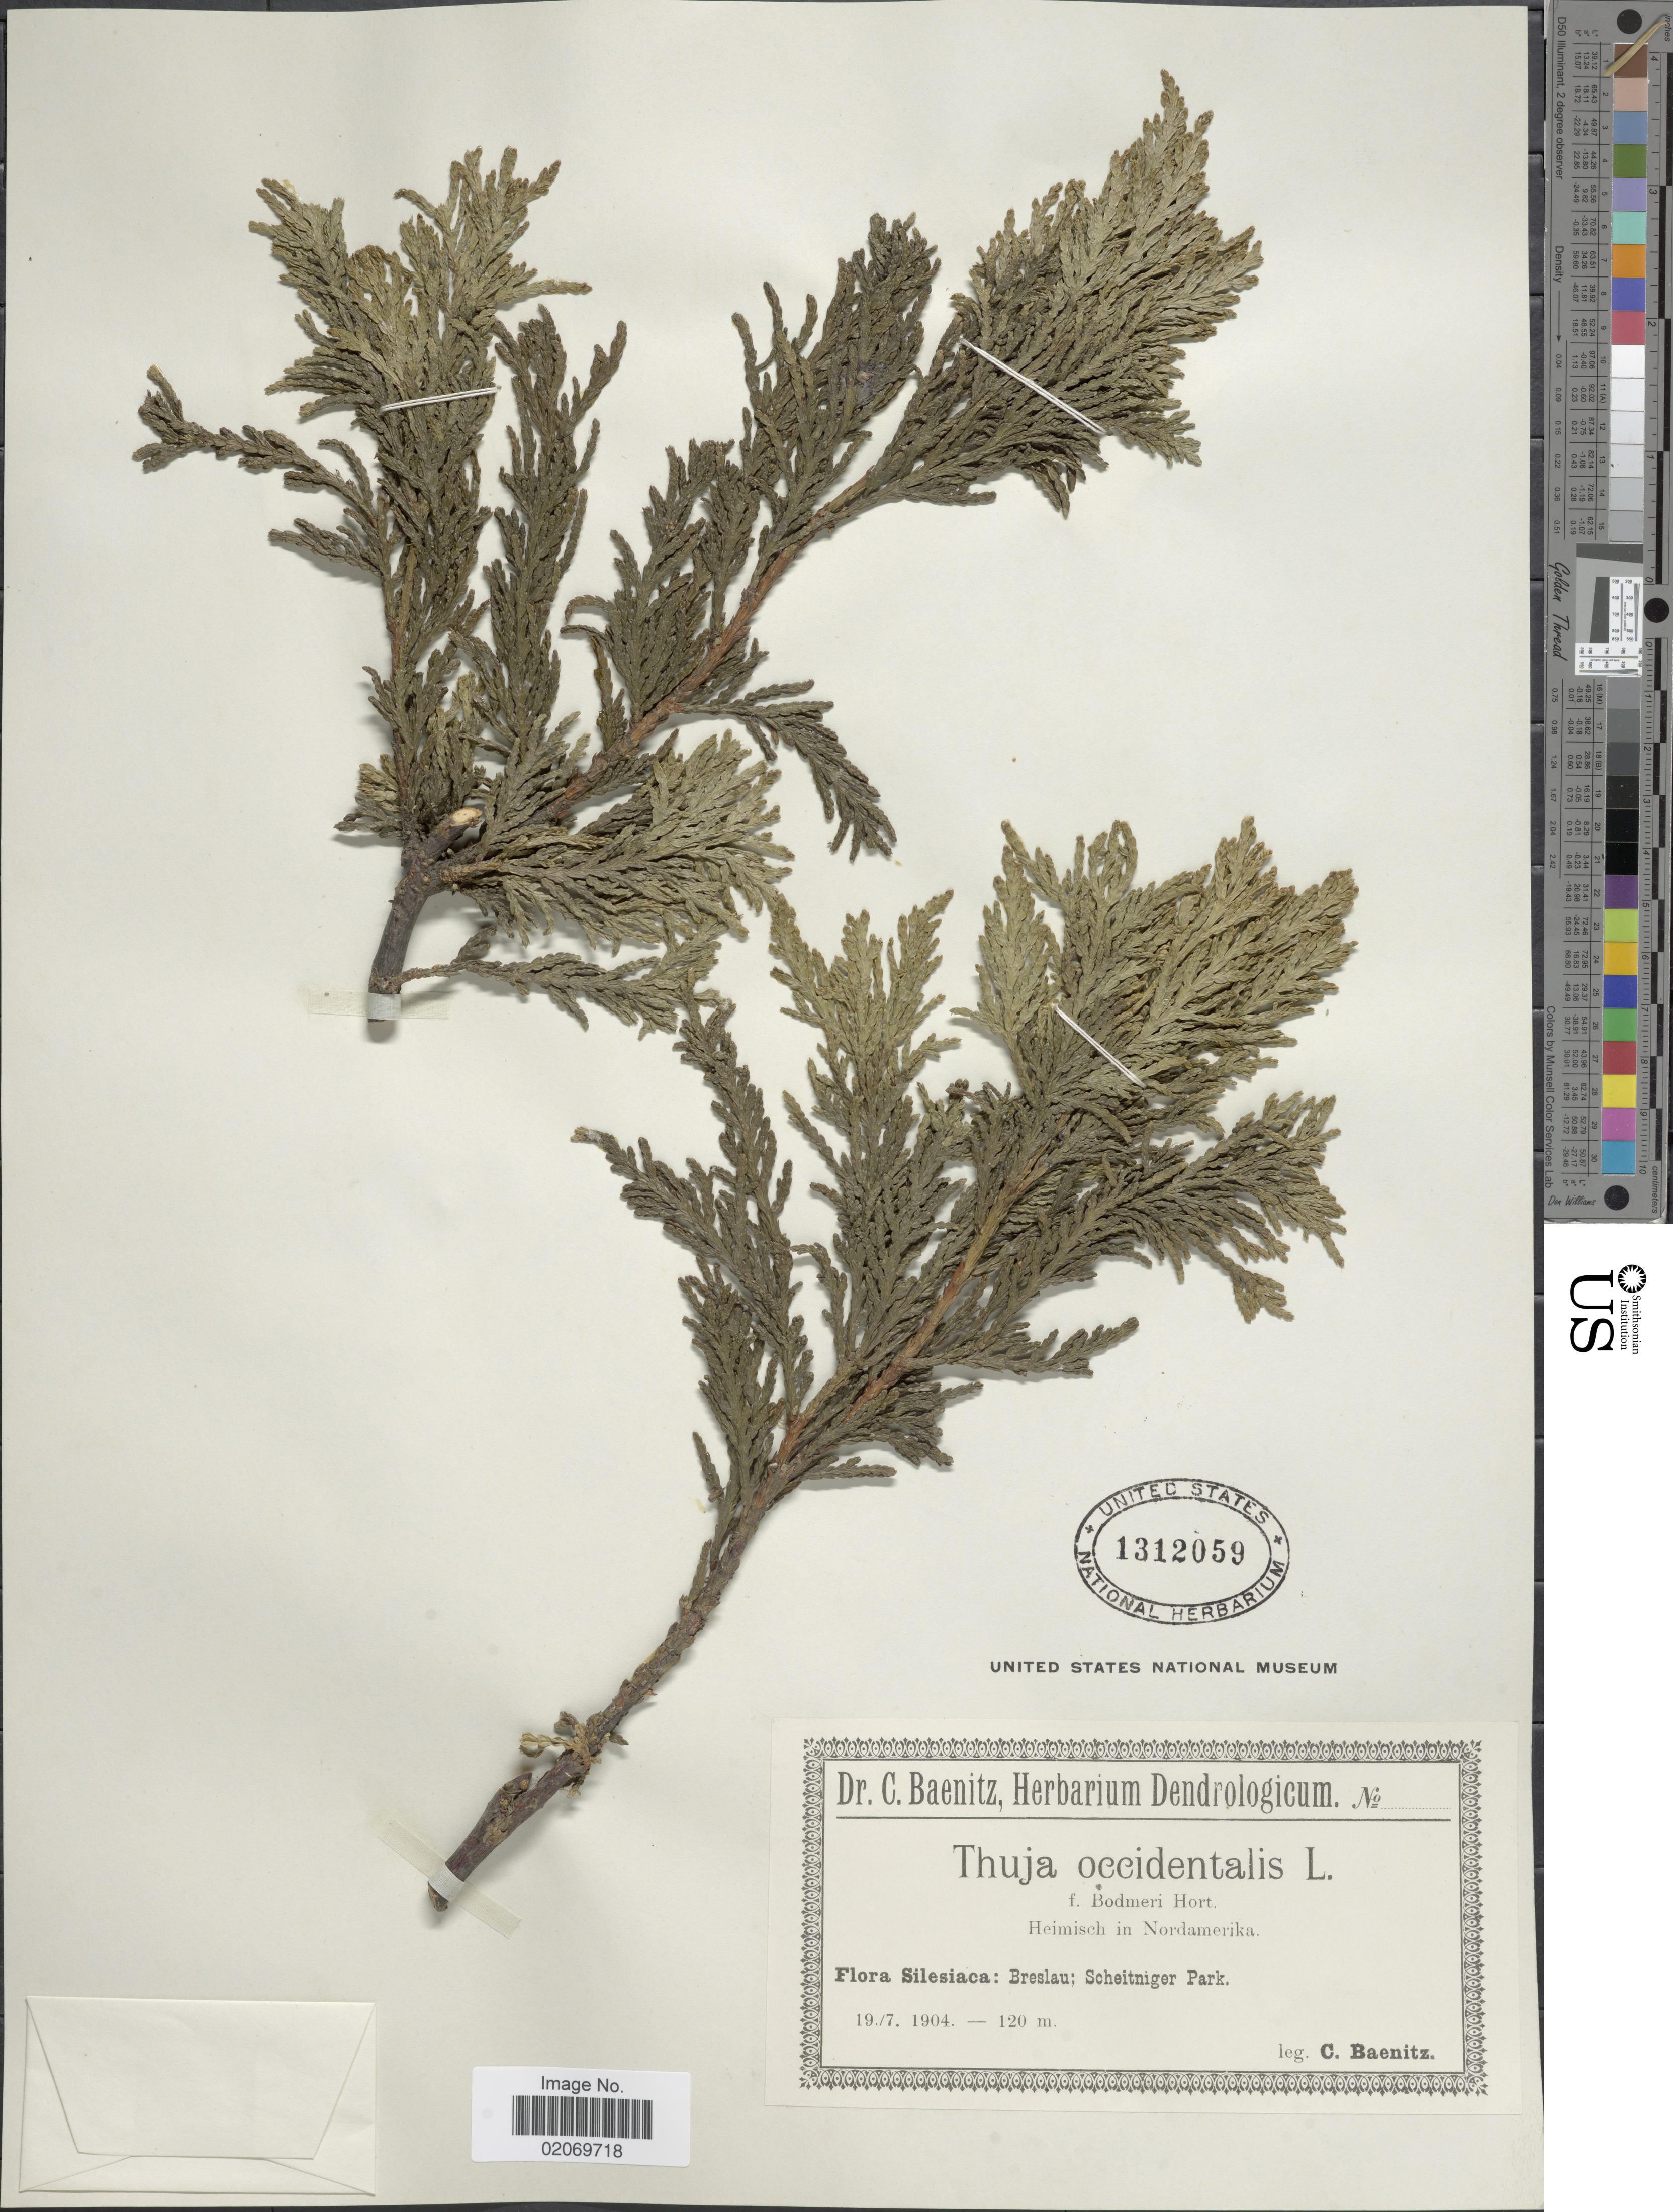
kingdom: Plantae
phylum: Tracheophyta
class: Pinopsida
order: Pinales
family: Cupressaceae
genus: Thuja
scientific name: Thuja occidentalis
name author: L.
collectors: C. G. Baenitz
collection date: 1904-07-19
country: Poland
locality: Silesiaca: Breslau; Scheitniger Park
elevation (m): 120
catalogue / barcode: US 1312059